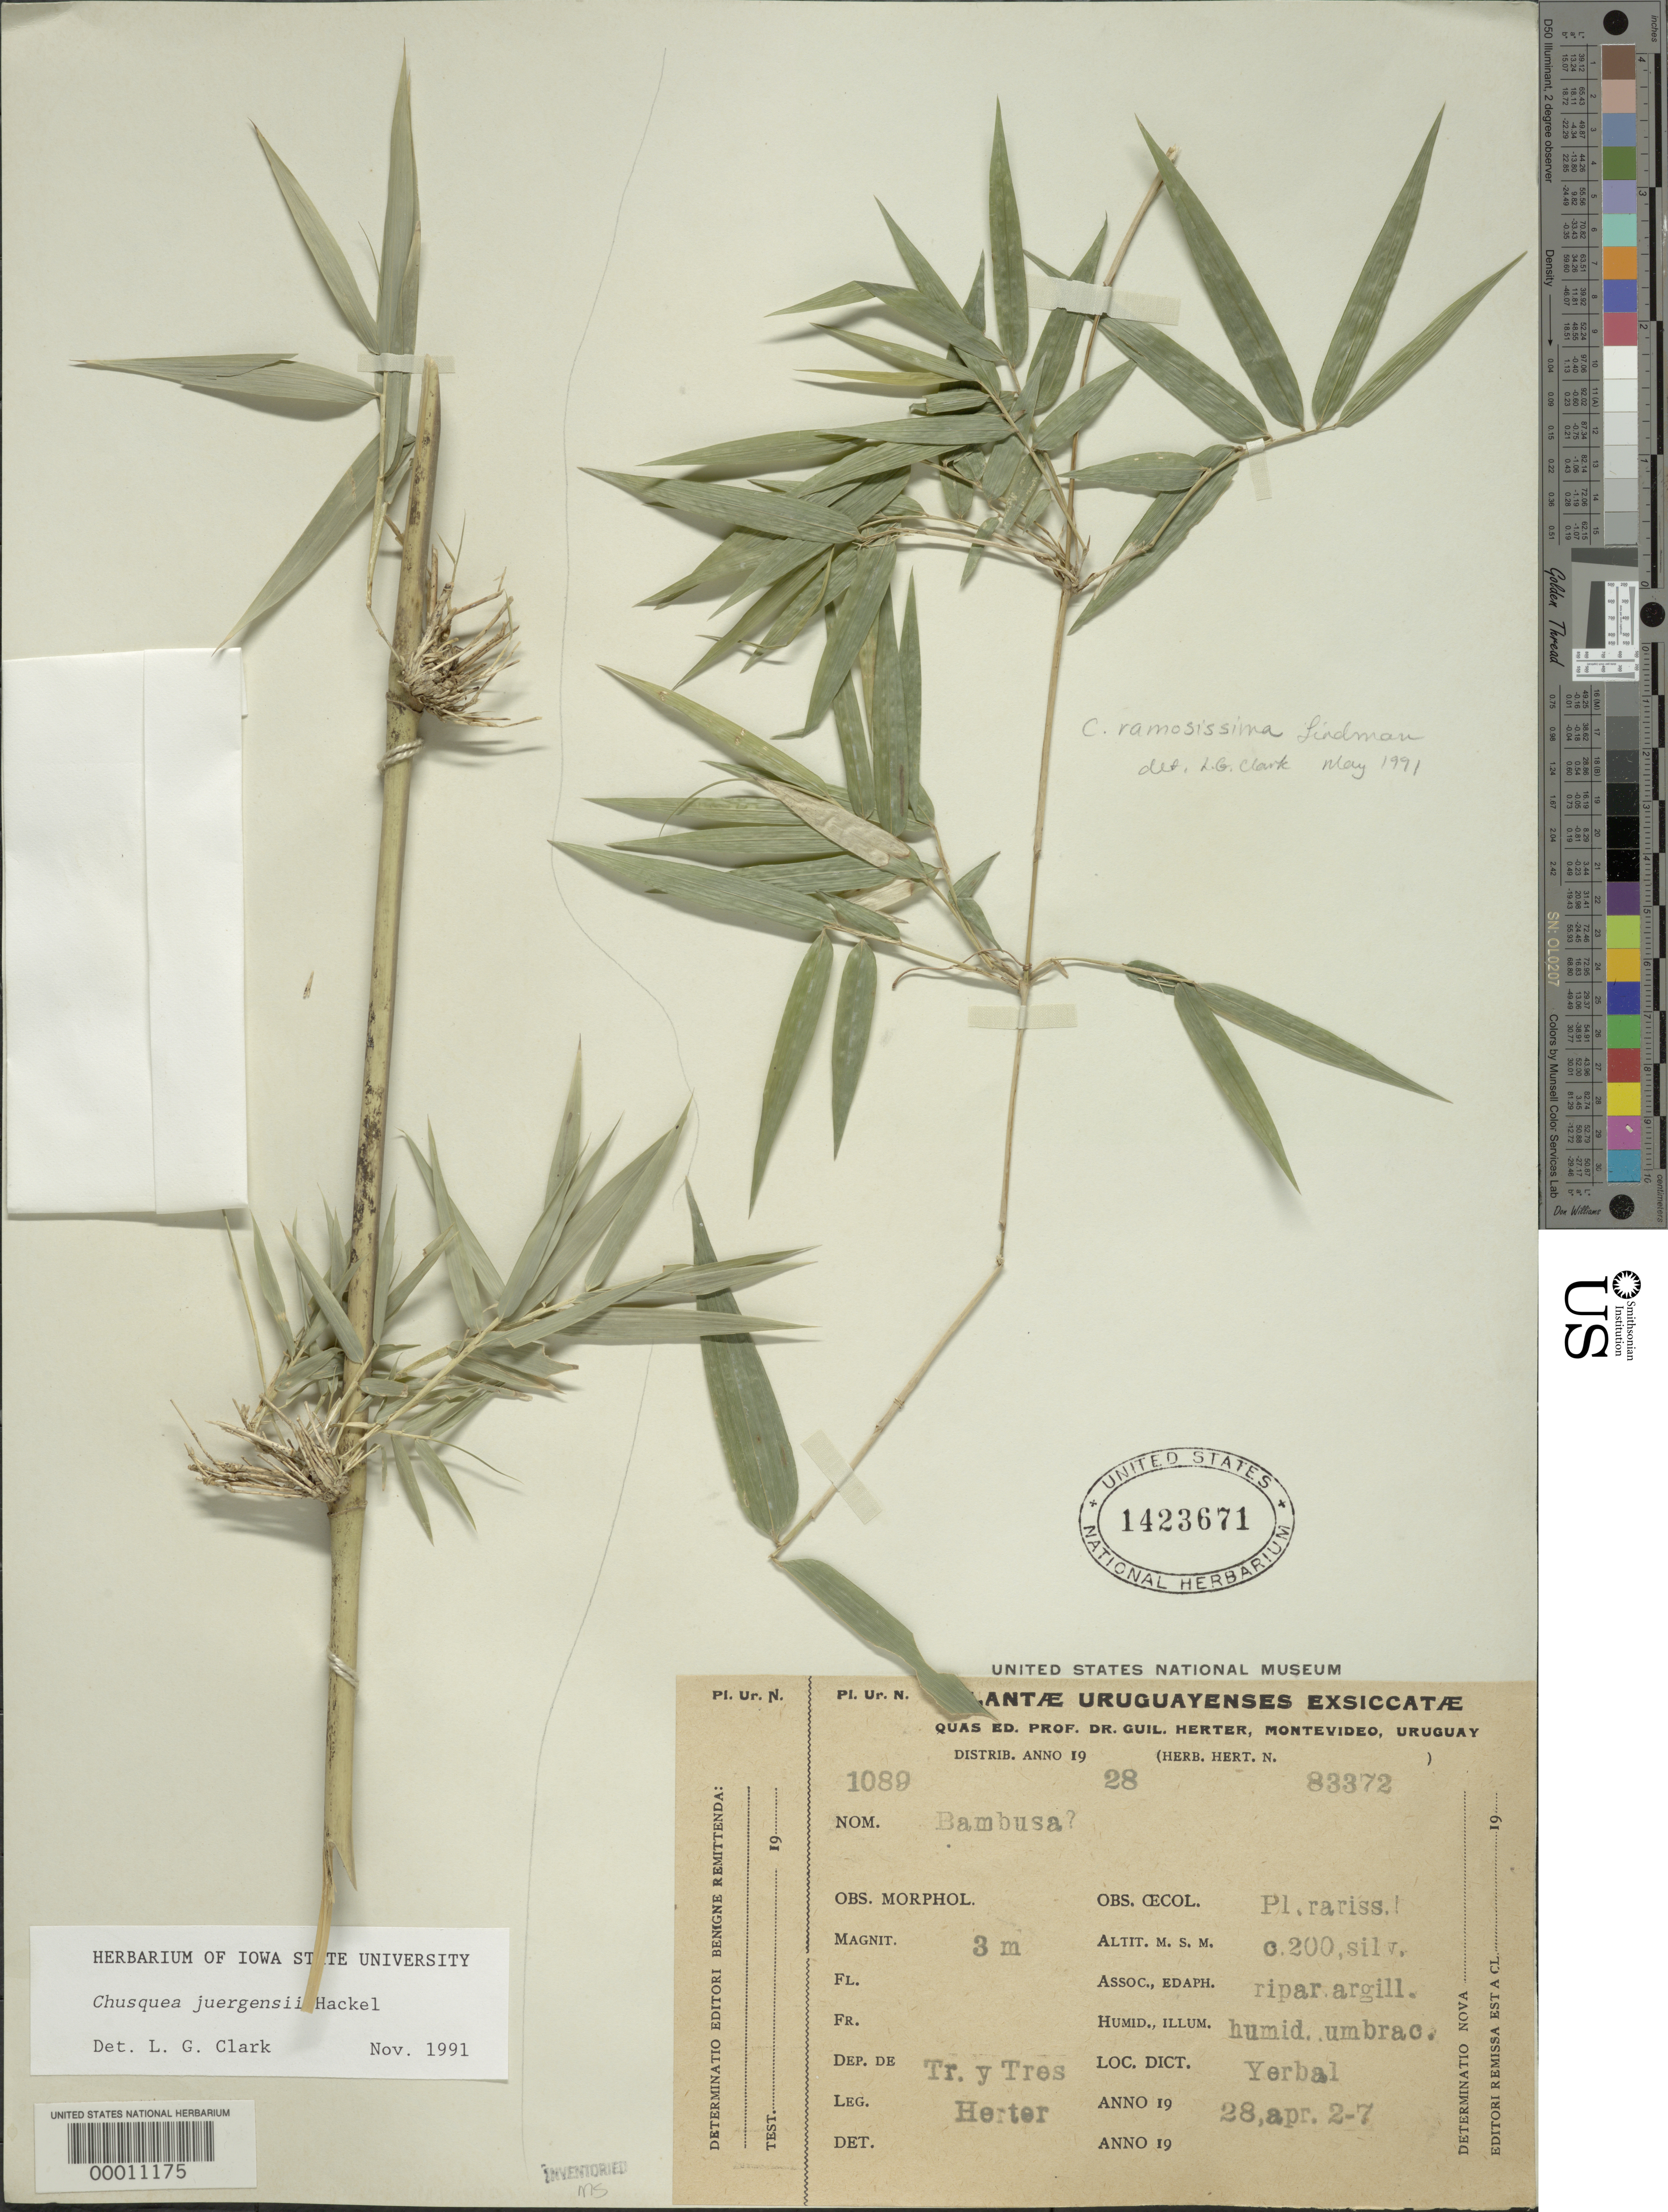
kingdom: Plantae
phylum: Tracheophyta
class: Liliopsida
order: Poales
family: Poaceae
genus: Chusquea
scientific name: Chusquea juergensii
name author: Hack.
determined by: Clark, Lynn G., (ISC), Iowa State University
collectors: W. G. Herter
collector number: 1089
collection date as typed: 28 Apr 1927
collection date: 1927-04-28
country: Uruguay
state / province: Treinta Y Tres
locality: Yerbal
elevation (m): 200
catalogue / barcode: US 1423671